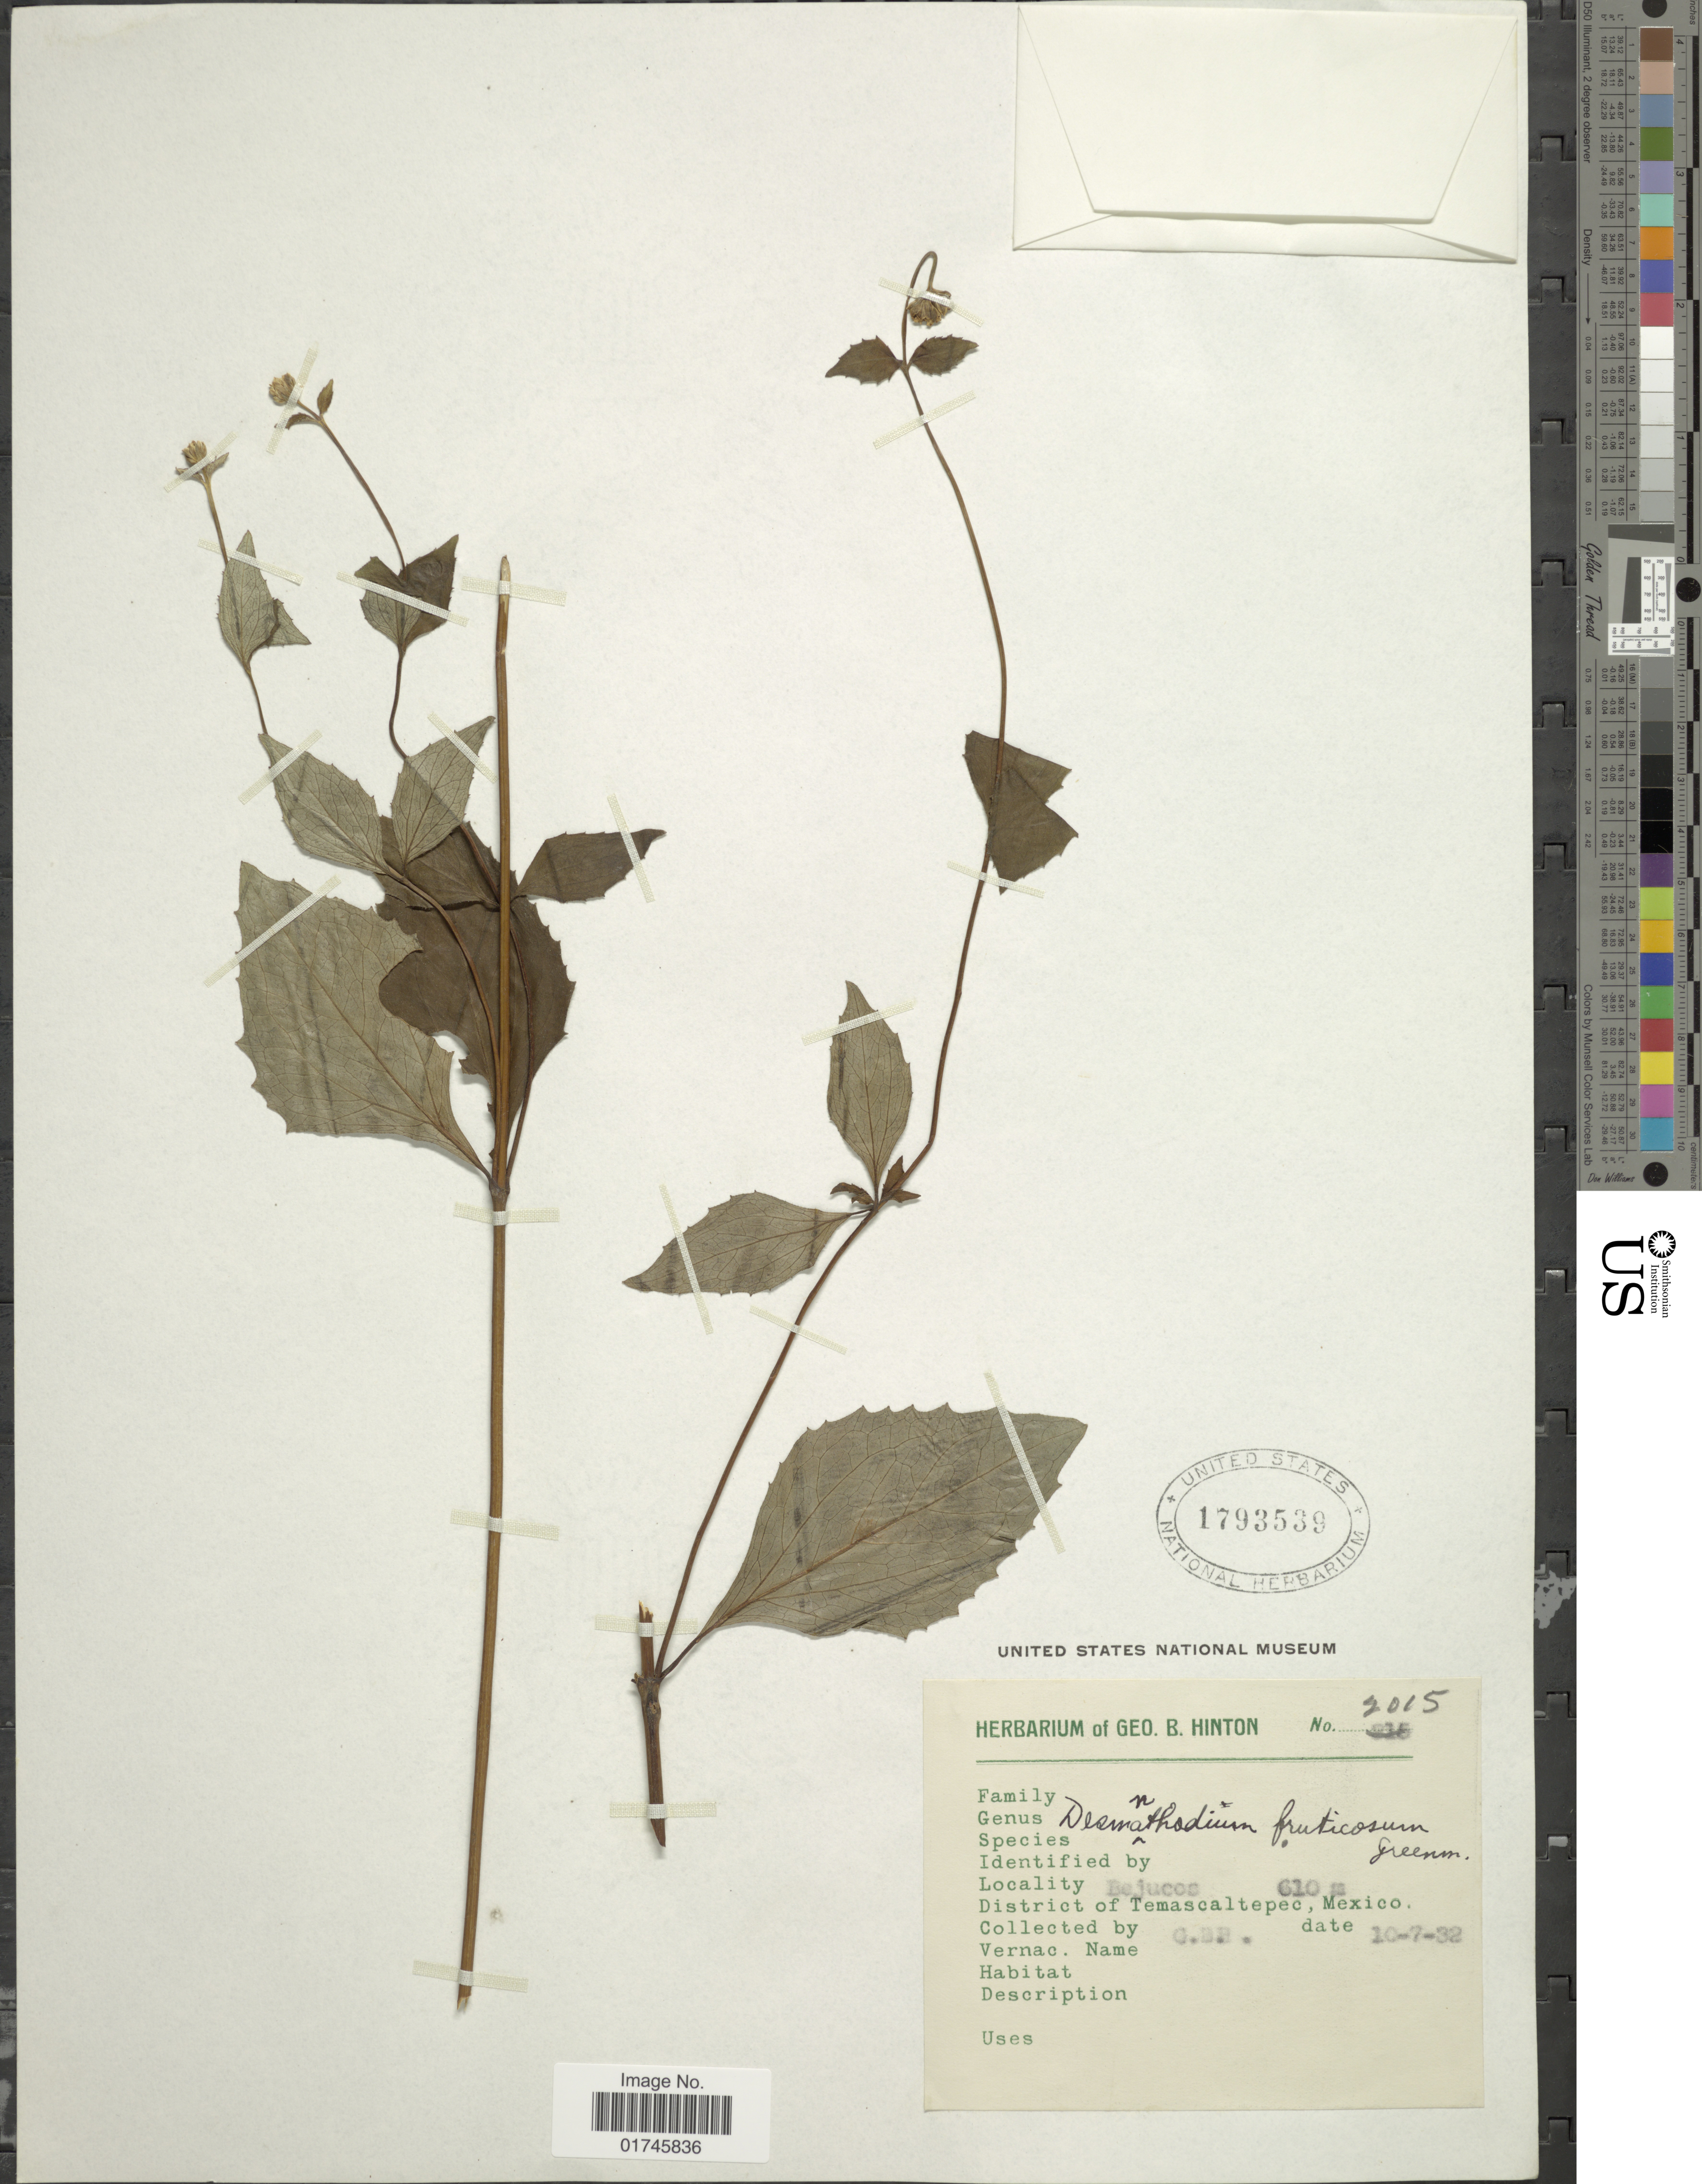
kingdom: Plantae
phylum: Tracheophyta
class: Magnoliopsida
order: Asterales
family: Asteraceae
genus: Desmanthodium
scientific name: Desmanthodium fruticosum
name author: Greenm.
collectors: G. B. Hinton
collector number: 2015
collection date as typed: Transcribed d/m/y: 10/7/32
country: Mexico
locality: Bejucos, Temascaltepec, Mexico.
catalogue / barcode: US 1793539